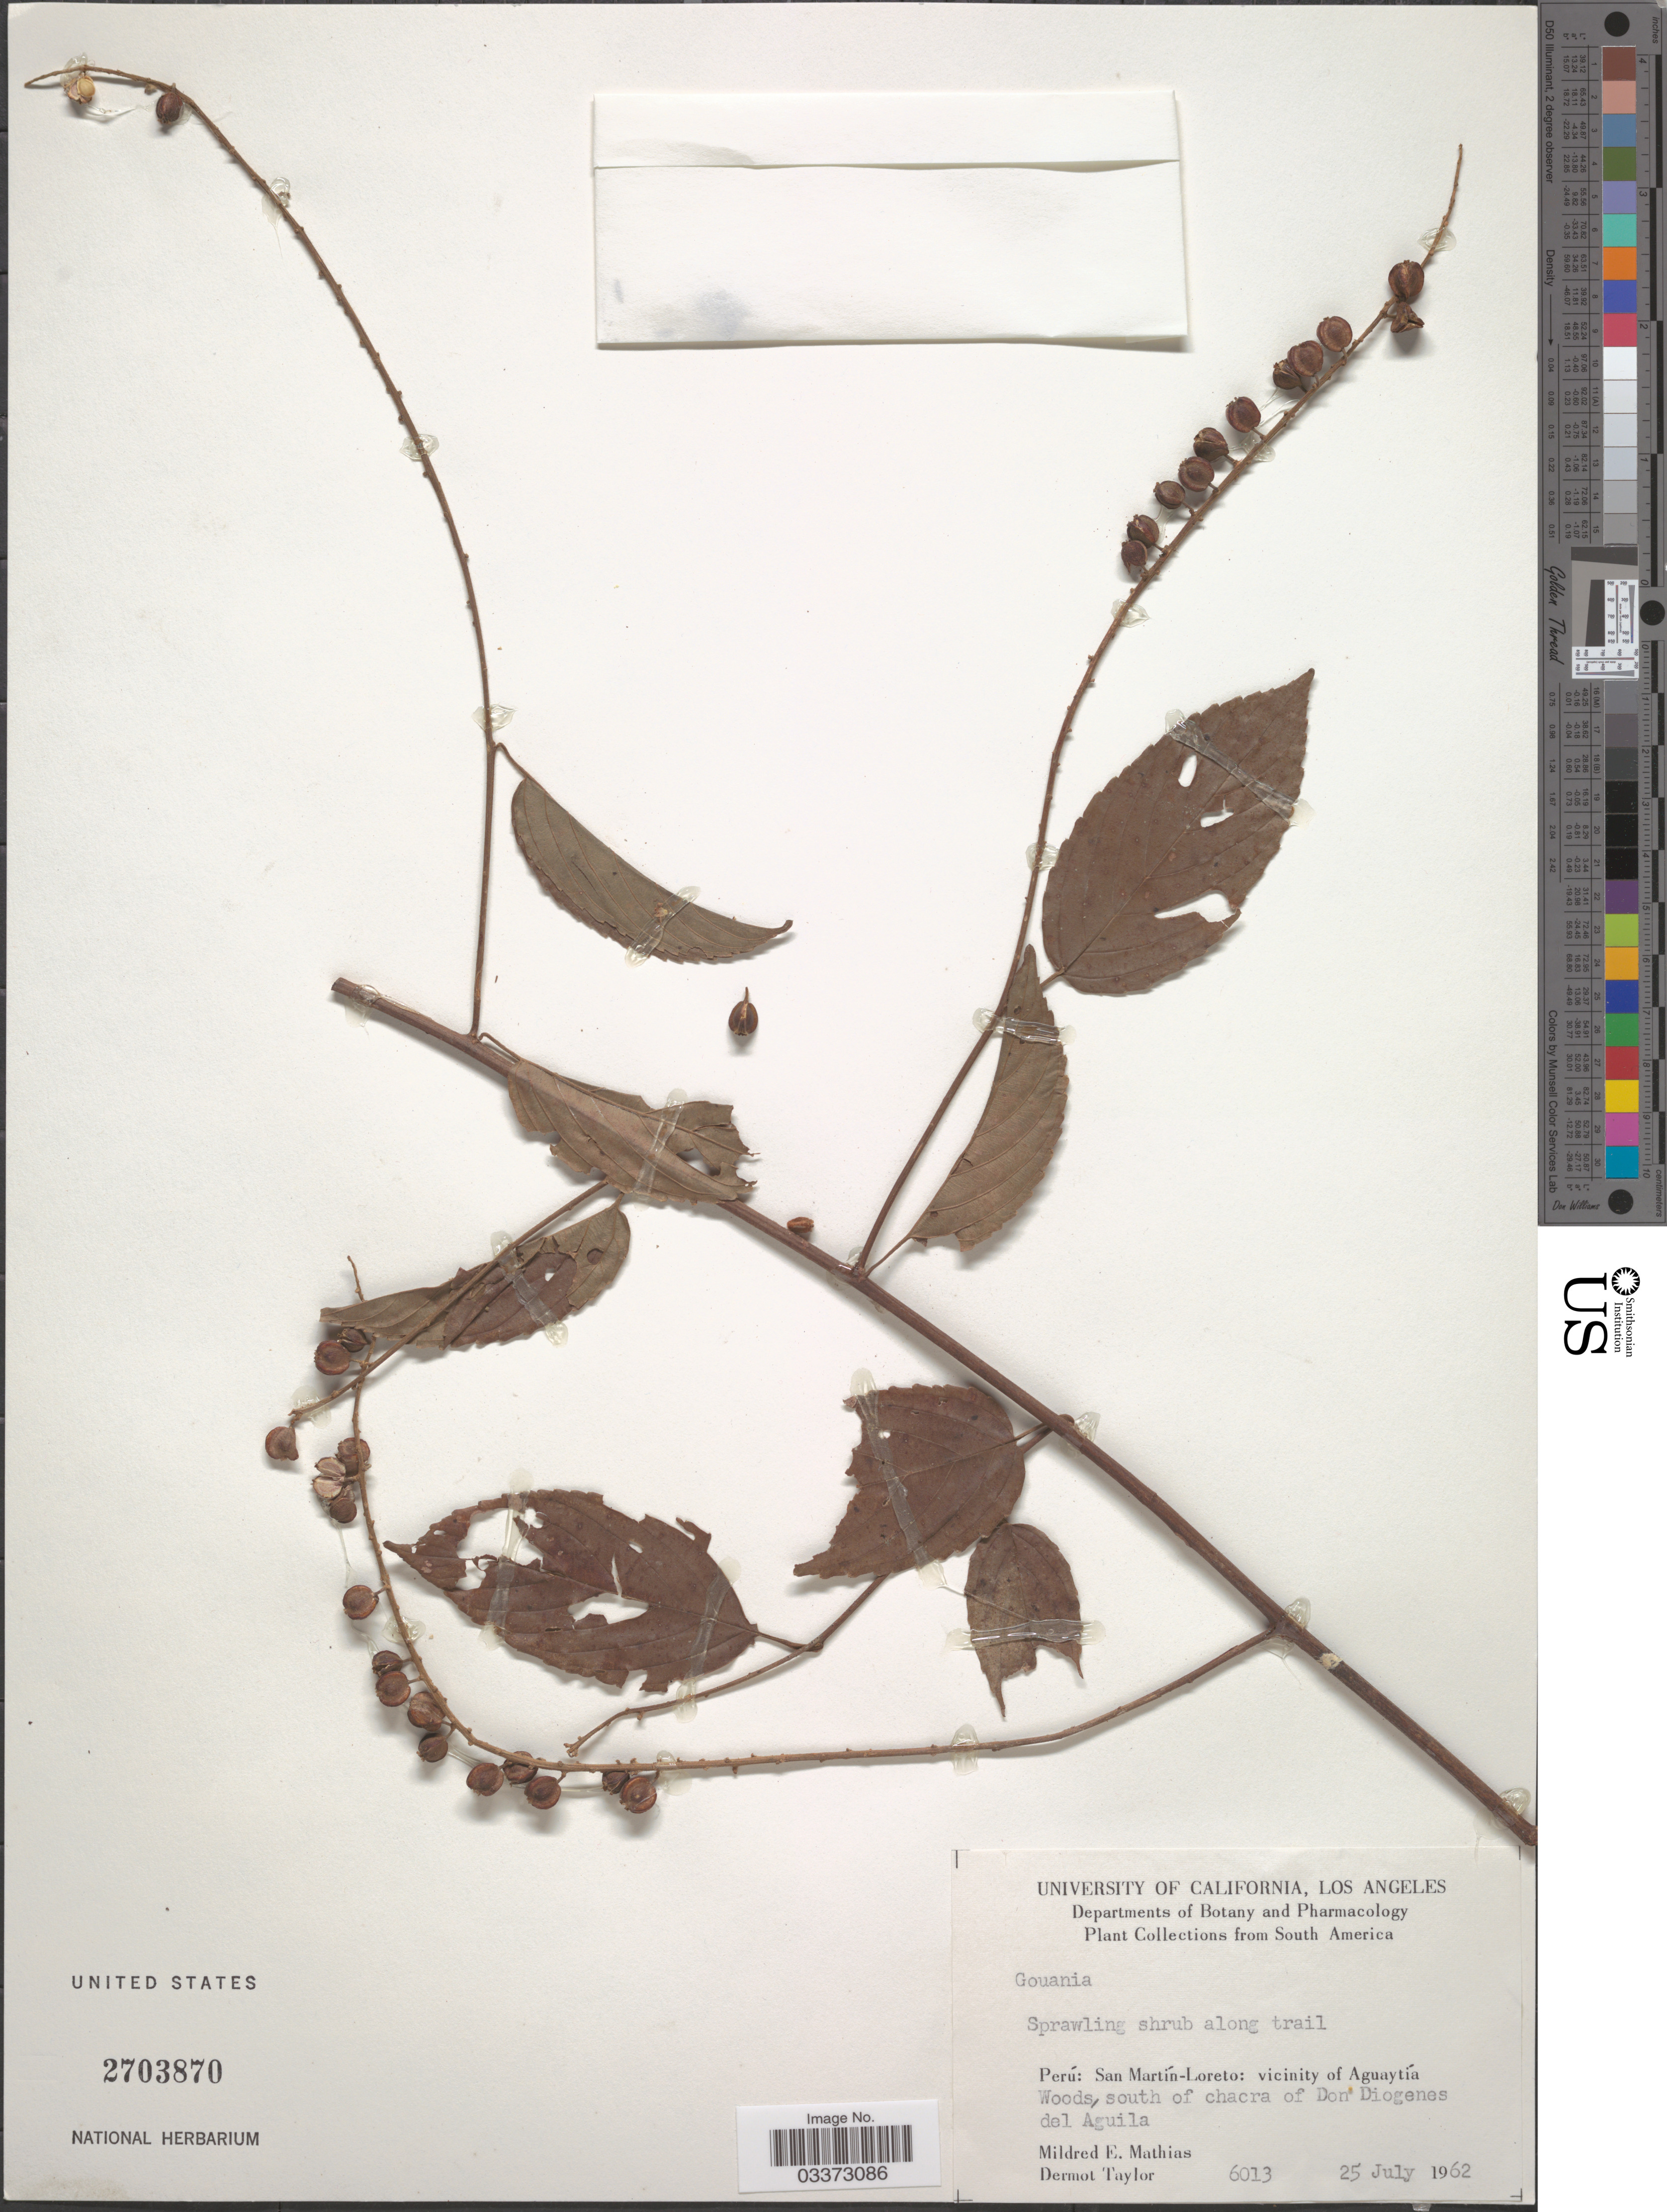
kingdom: Plantae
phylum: Tracheophyta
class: Magnoliopsida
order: Rosales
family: Rhamnaceae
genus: Gouania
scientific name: Gouania trichodonta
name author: Reissek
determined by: Figueira, Mauricio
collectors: M. E. Mathias & D. Taylor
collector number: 6013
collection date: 1962-07-25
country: Peru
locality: San-Martín-Loreto: vicinity of Aguaytía. Woods south of chacra of Don Diogenes del Aguila.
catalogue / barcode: US 2703870